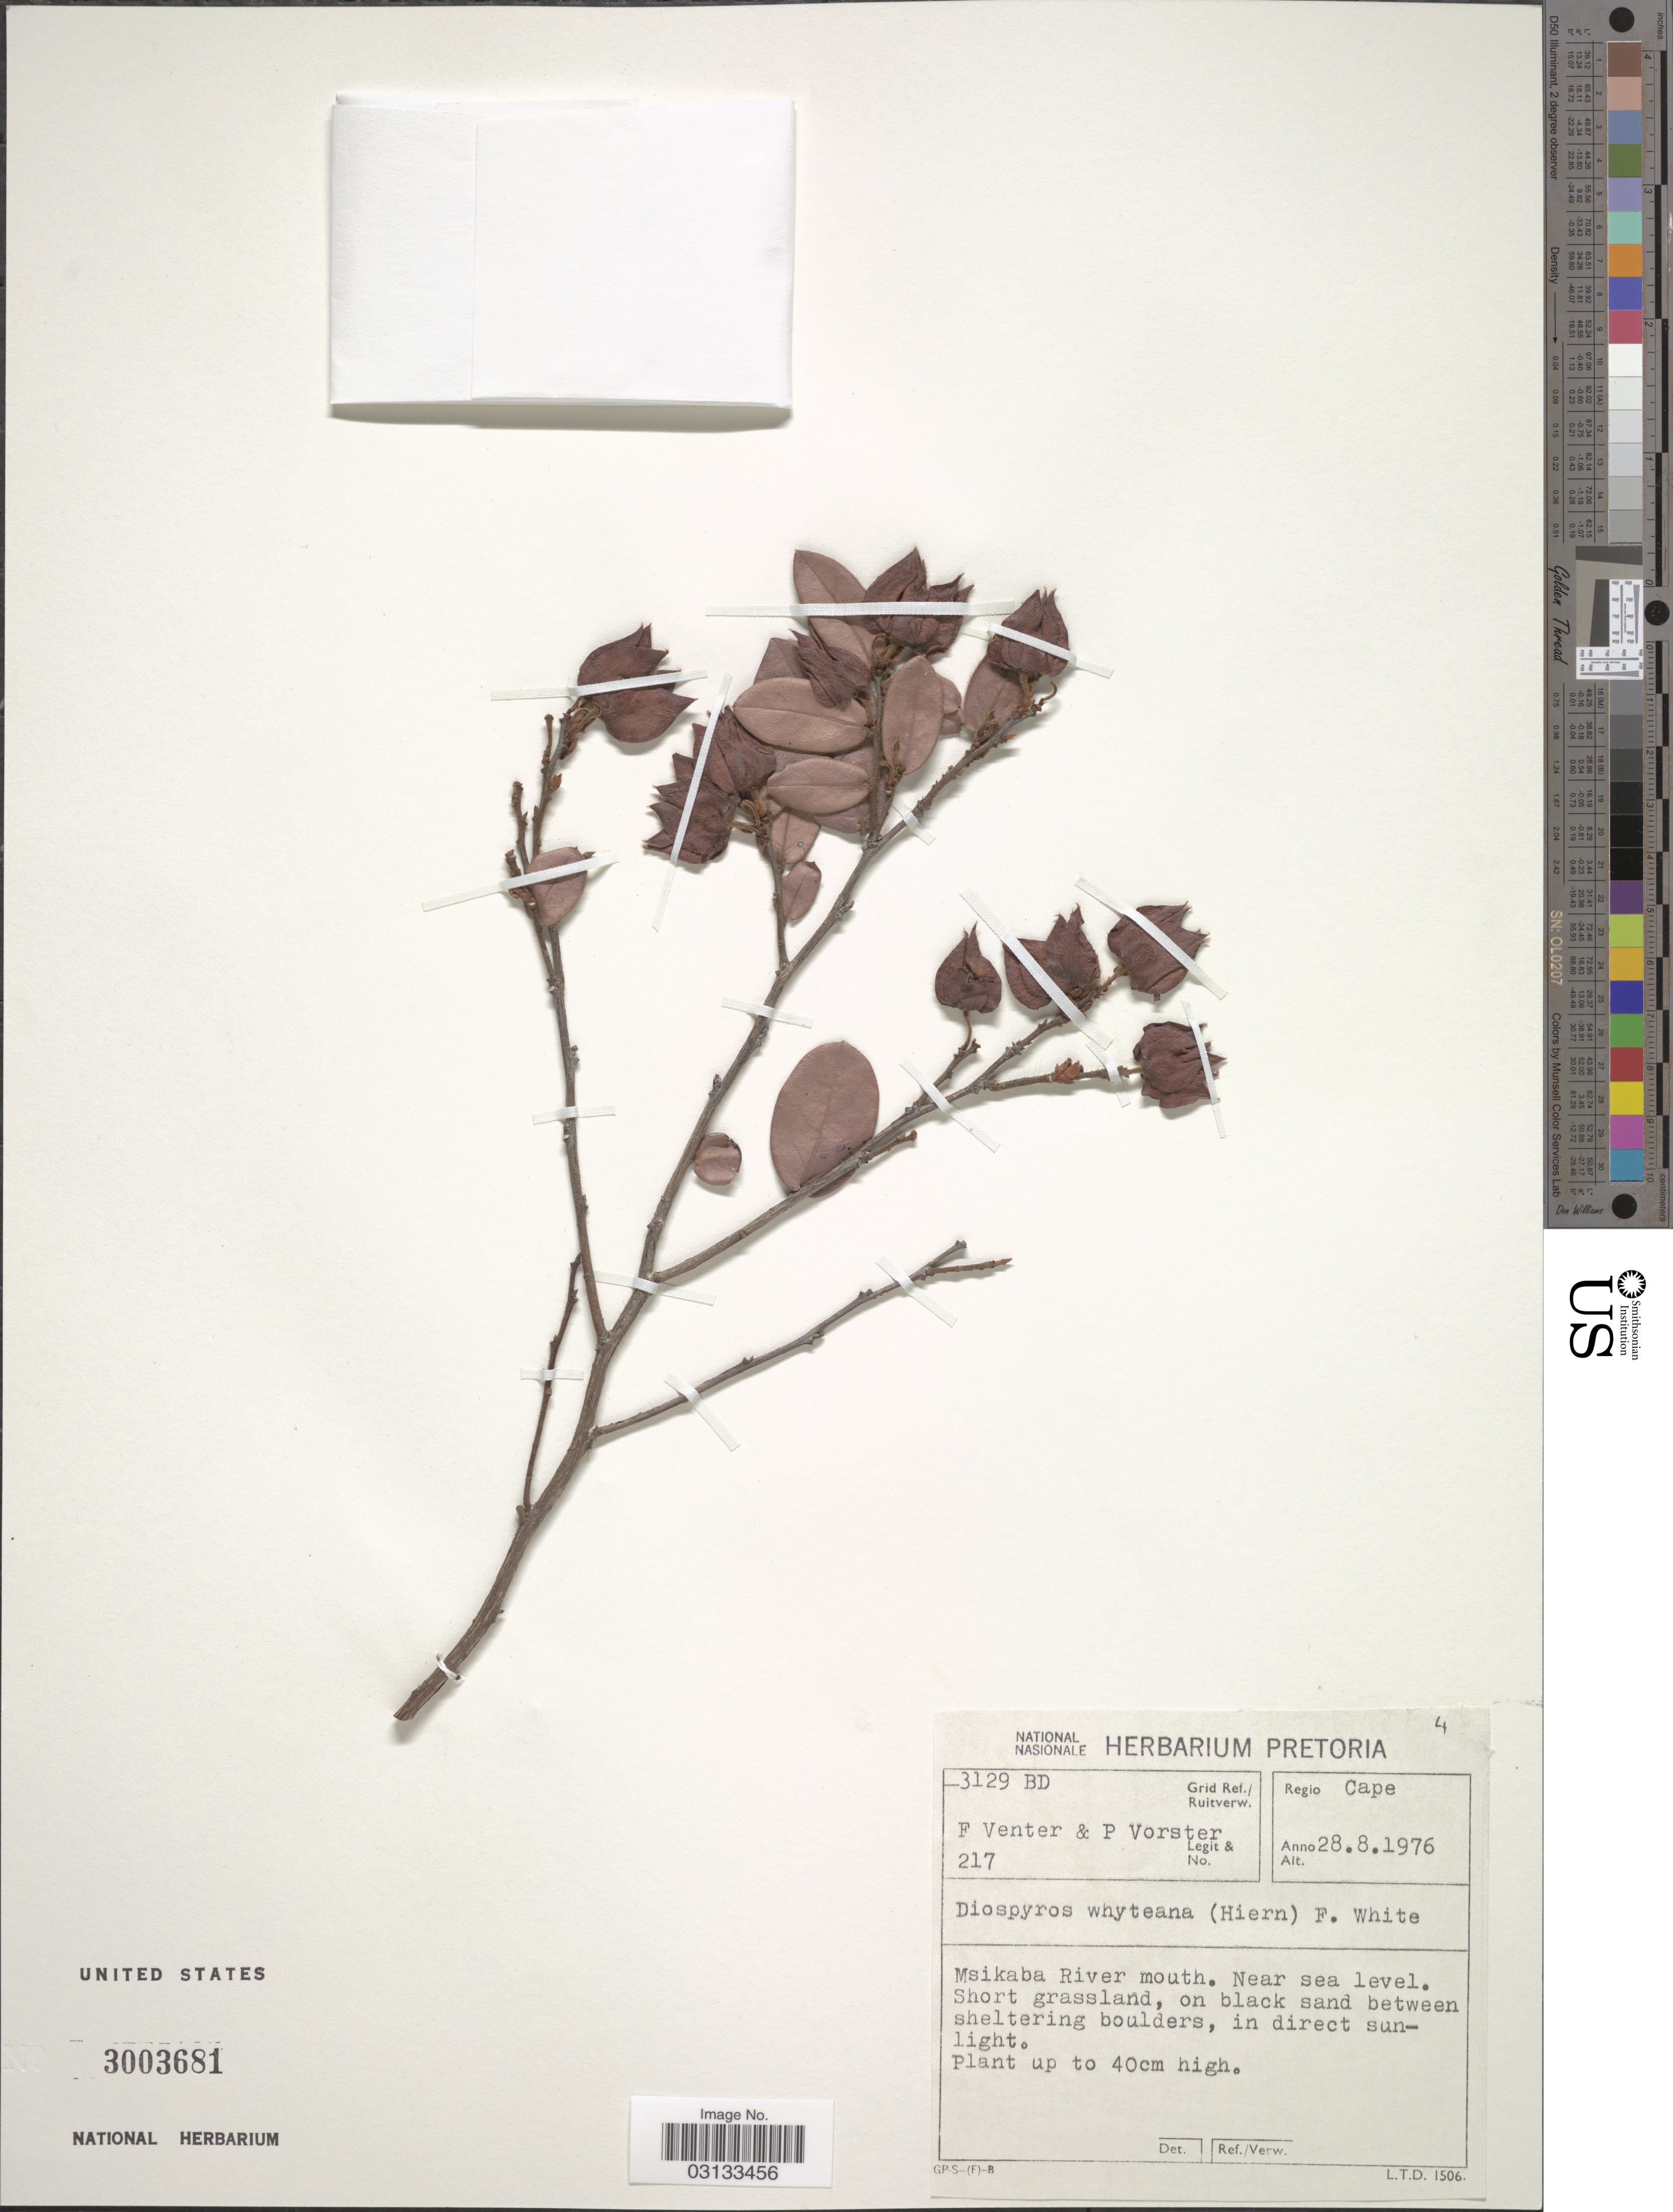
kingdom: Plantae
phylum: Tracheophyta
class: Magnoliopsida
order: Ericales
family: Ebenaceae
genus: Diospyros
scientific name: Diospyros whyteana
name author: (Hiern) F. White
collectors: F. Venter & P. Vorster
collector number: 217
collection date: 1976-08-28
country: South Africa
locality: Regio Cape, Grid Ref./Ruitverw. 3129 BD, Msikaba River mouth, Short grassland, on black sand between sheltering boulders.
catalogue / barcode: US 3003681